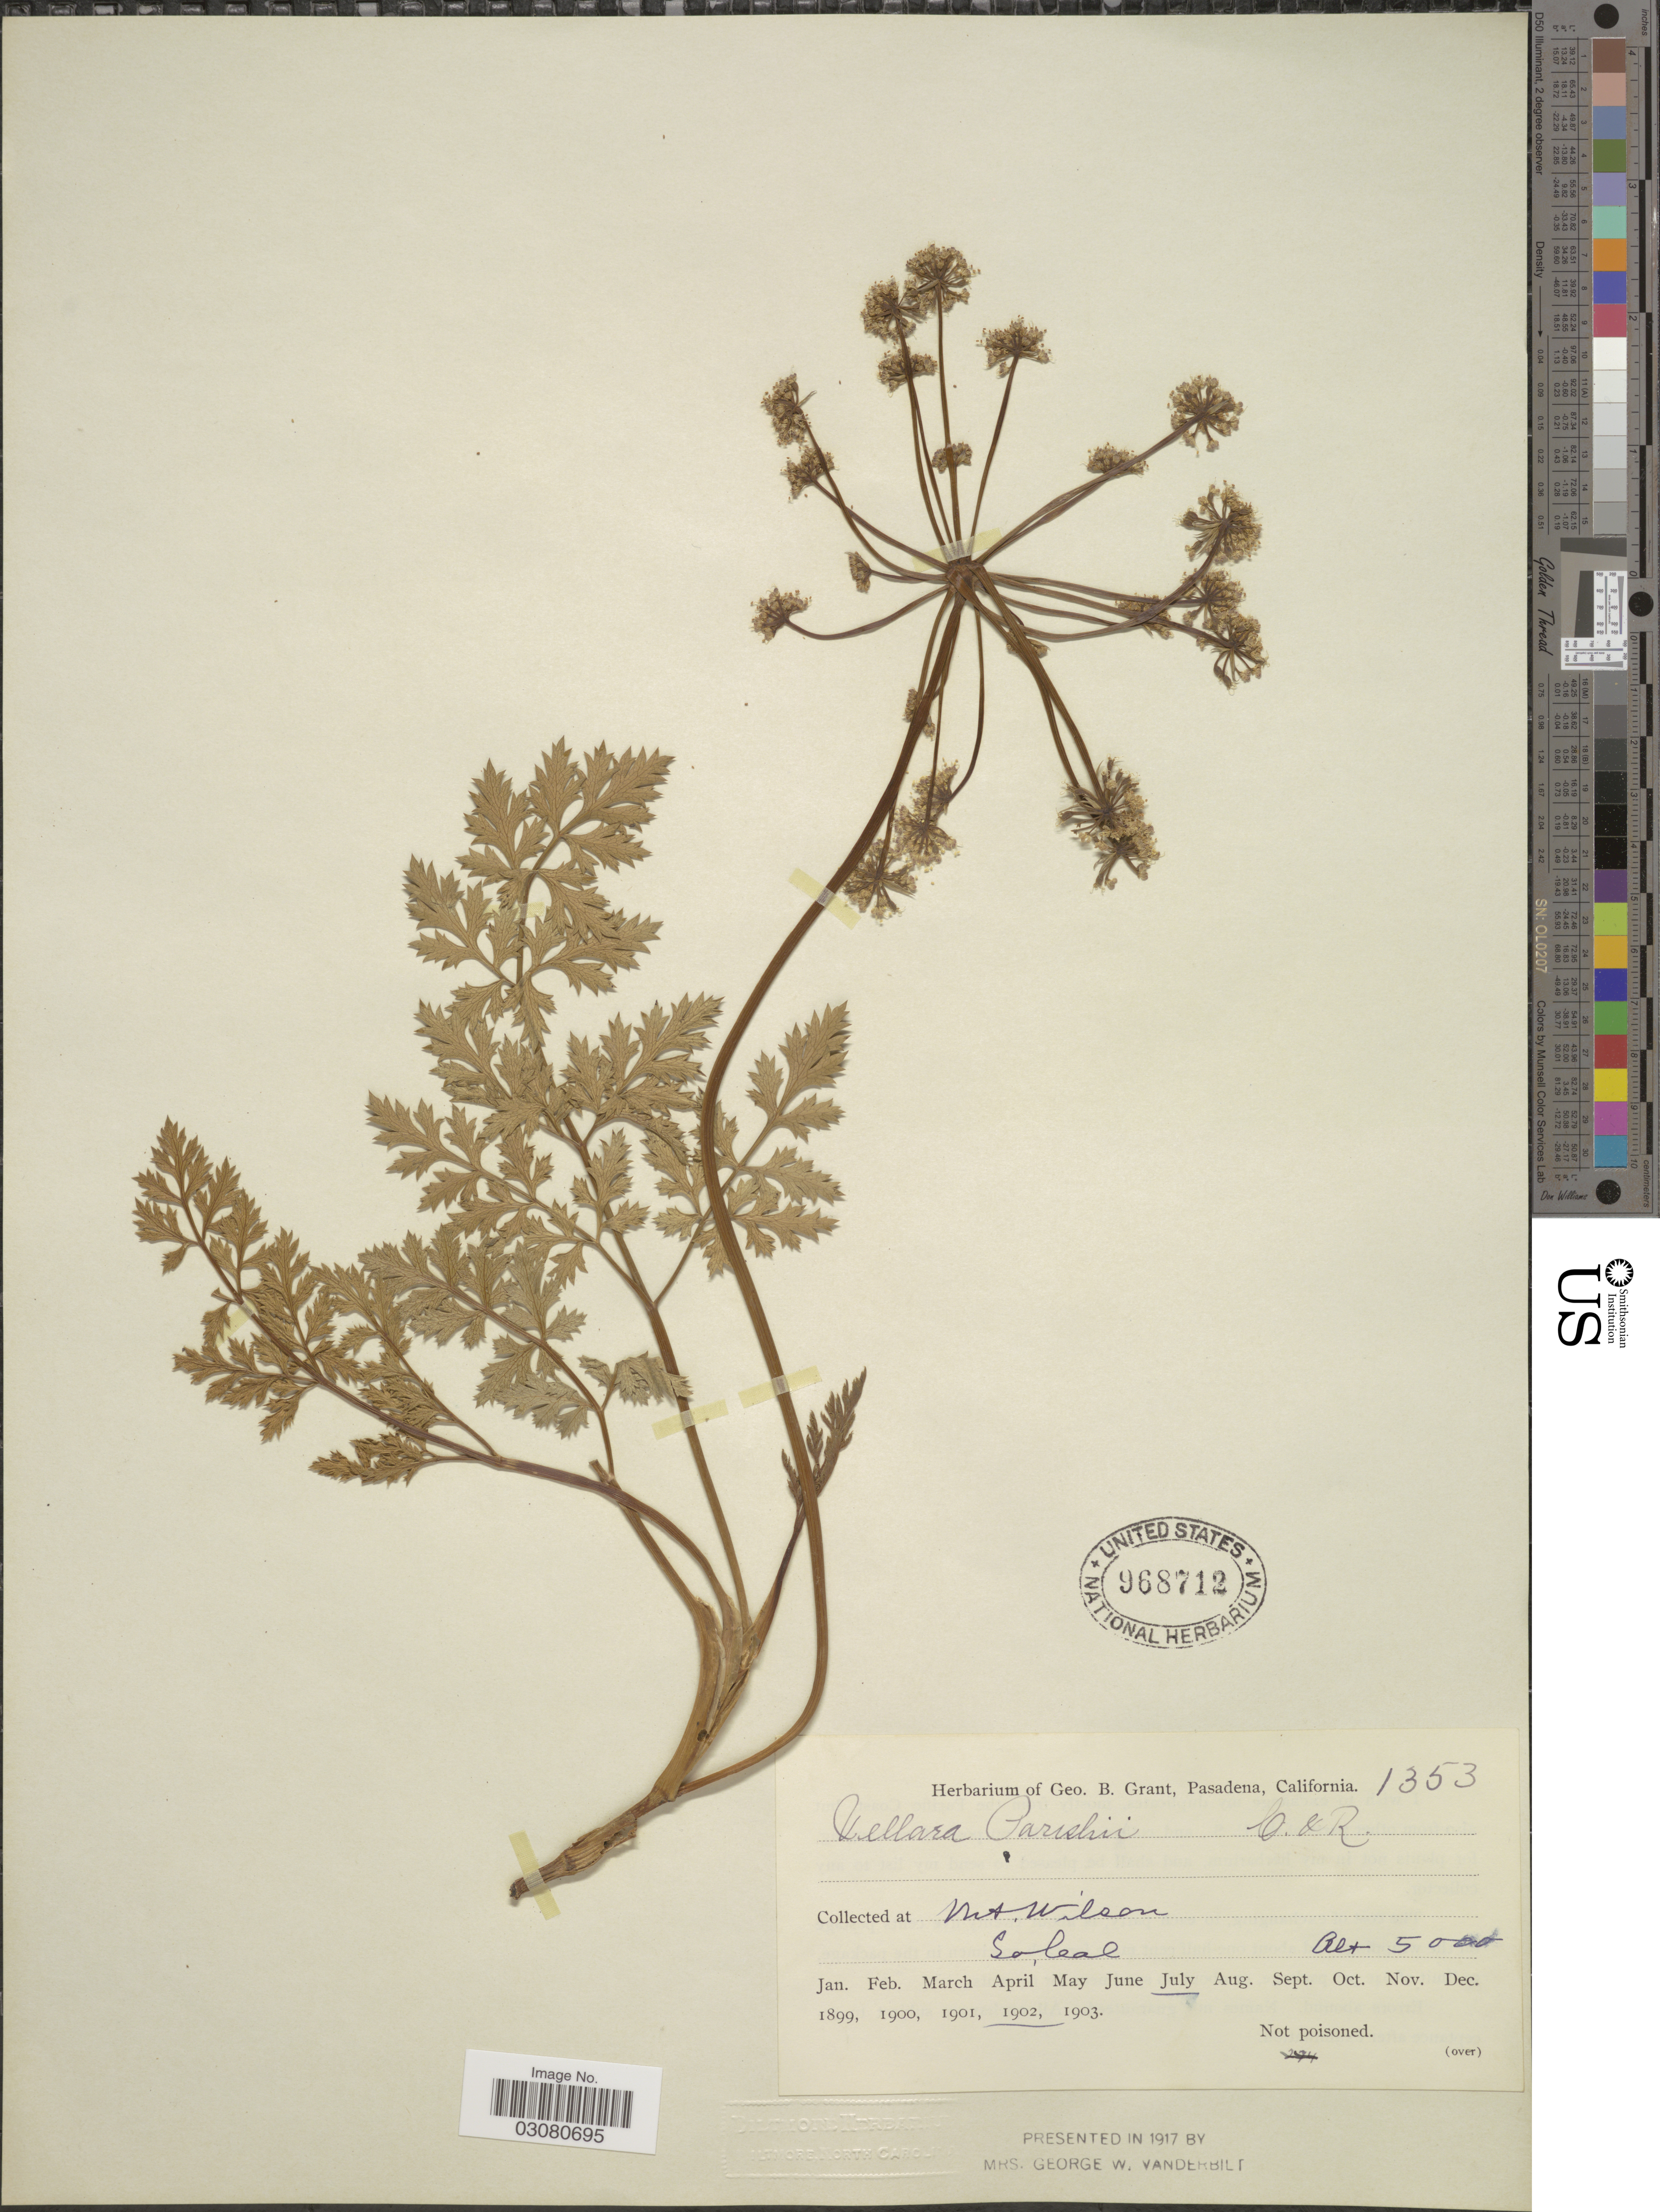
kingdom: Plantae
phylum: Tracheophyta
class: Magnoliopsida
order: Apiales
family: Apiaceae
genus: Drudeophytum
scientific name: Drudeophytum parishii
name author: (J.M. Coult. & Rose) J.M. Coult. & Rose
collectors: ex herb. Geo. B. Grant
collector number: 1353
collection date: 1902-07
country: United States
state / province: California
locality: Mt. Wilson. So. Cal.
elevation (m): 1524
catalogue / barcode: US 968712